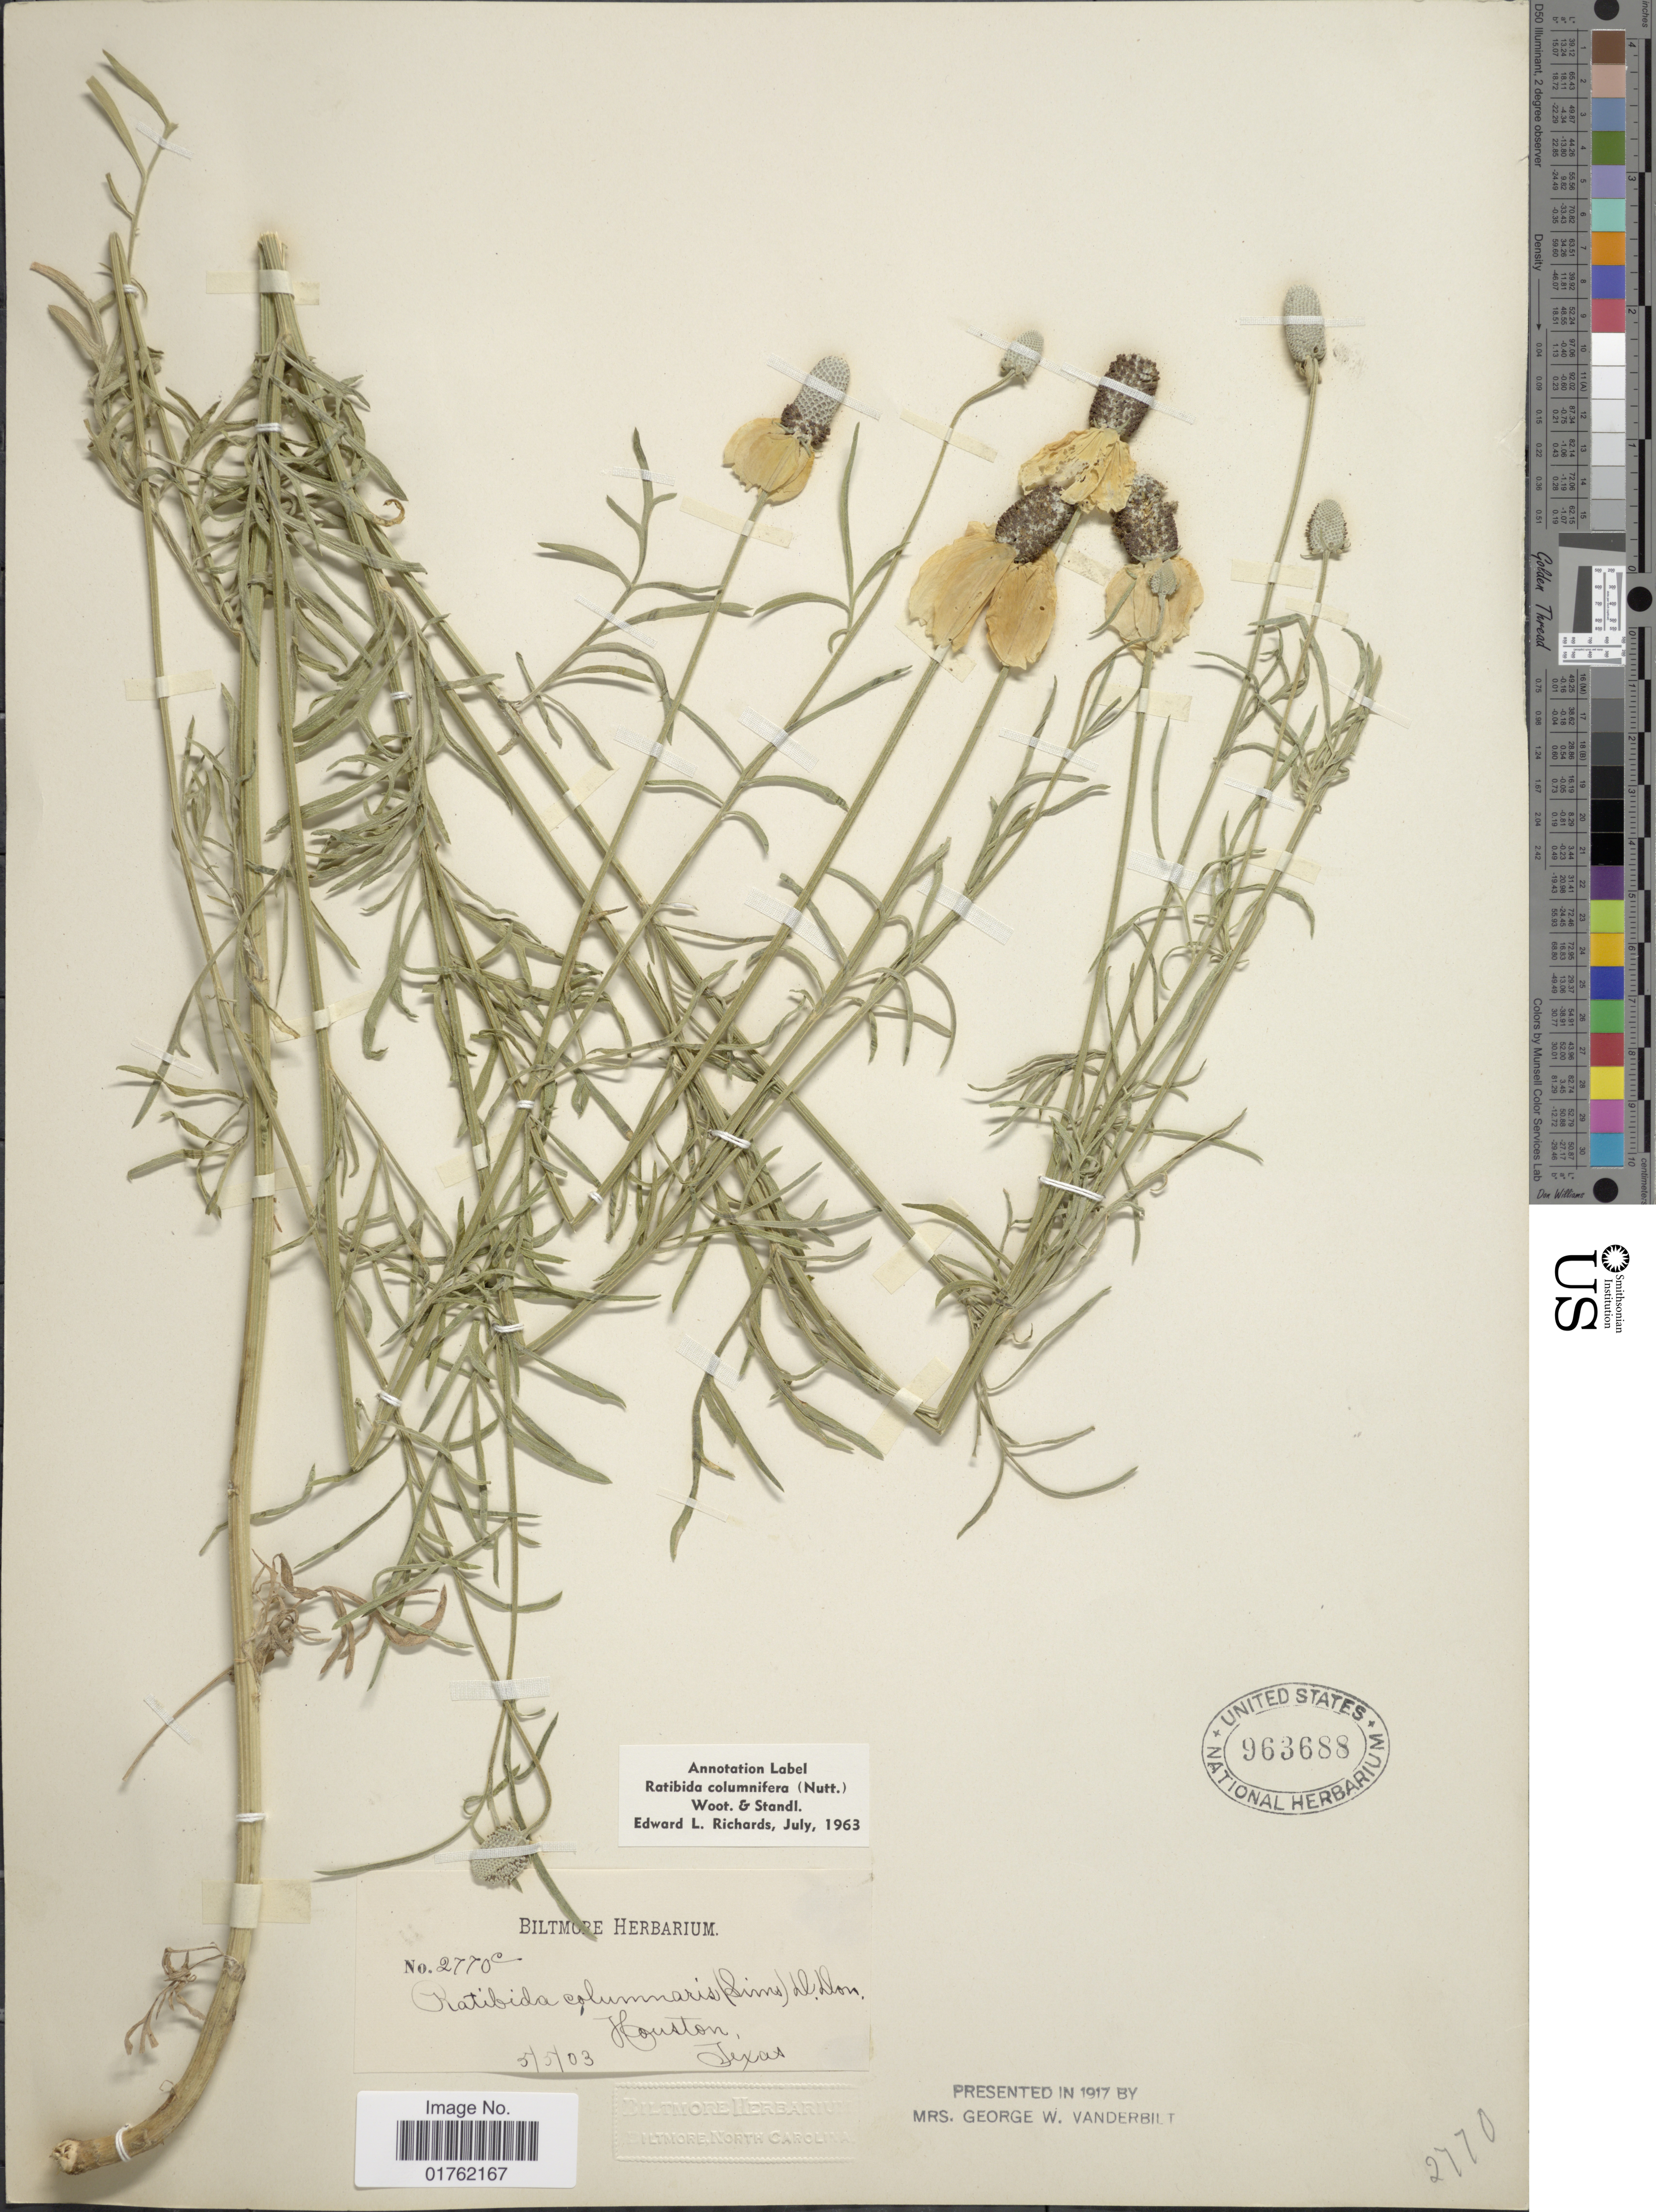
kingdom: Plantae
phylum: Tracheophyta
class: Magnoliopsida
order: Asterales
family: Asteraceae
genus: Ratibida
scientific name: Ratibida columnaris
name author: (Pursh) D. Don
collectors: ex herb. Biltmore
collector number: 2770c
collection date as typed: Transcribed d/m/y: 5/5/3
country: United States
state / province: Texas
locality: Houston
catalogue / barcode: US 963688